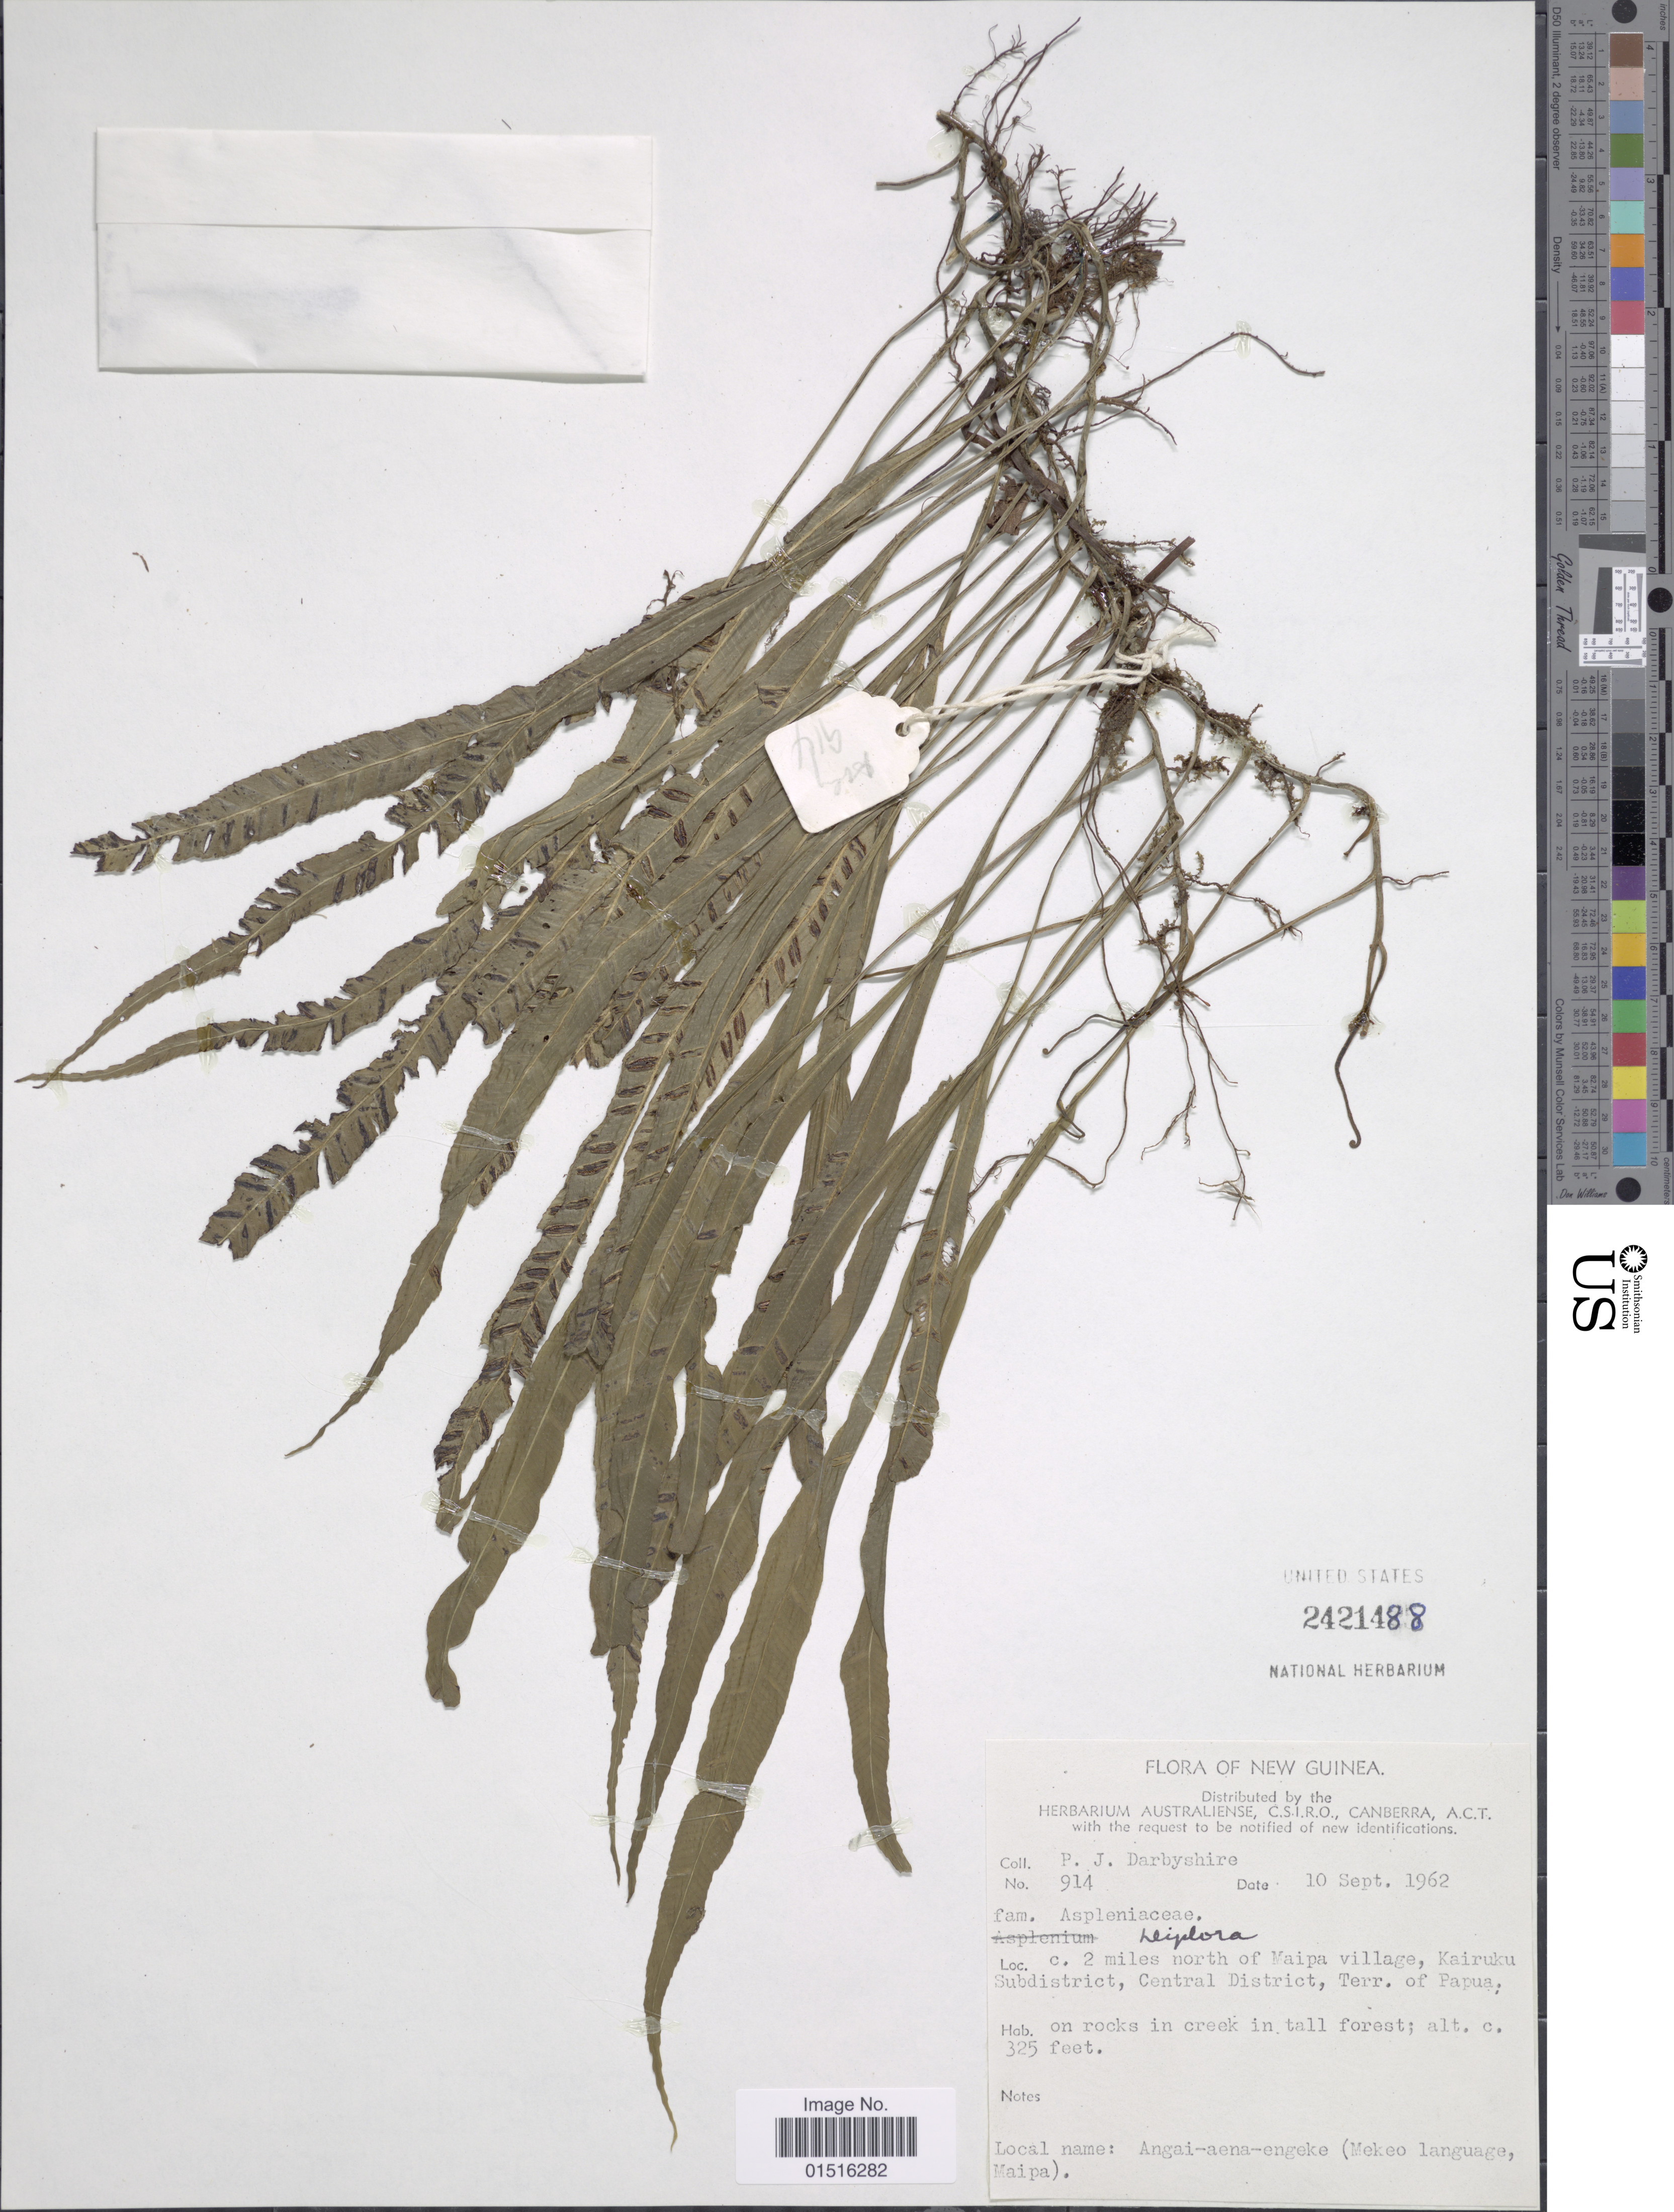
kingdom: Plantae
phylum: Tracheophyta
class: Polypodiopsida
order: Polypodiales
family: Aspleniaceae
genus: Asplenium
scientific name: Asplenium d'urvillei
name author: (Bory) C. Chr.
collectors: P. Darbyshire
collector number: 914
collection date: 1962-09-10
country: Indonesia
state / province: Papua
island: New Guinea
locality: C. 2 miles north of Maipa village, Kairuku Subdistrict, Central District. New Guinea.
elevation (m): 99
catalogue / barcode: US 2421488